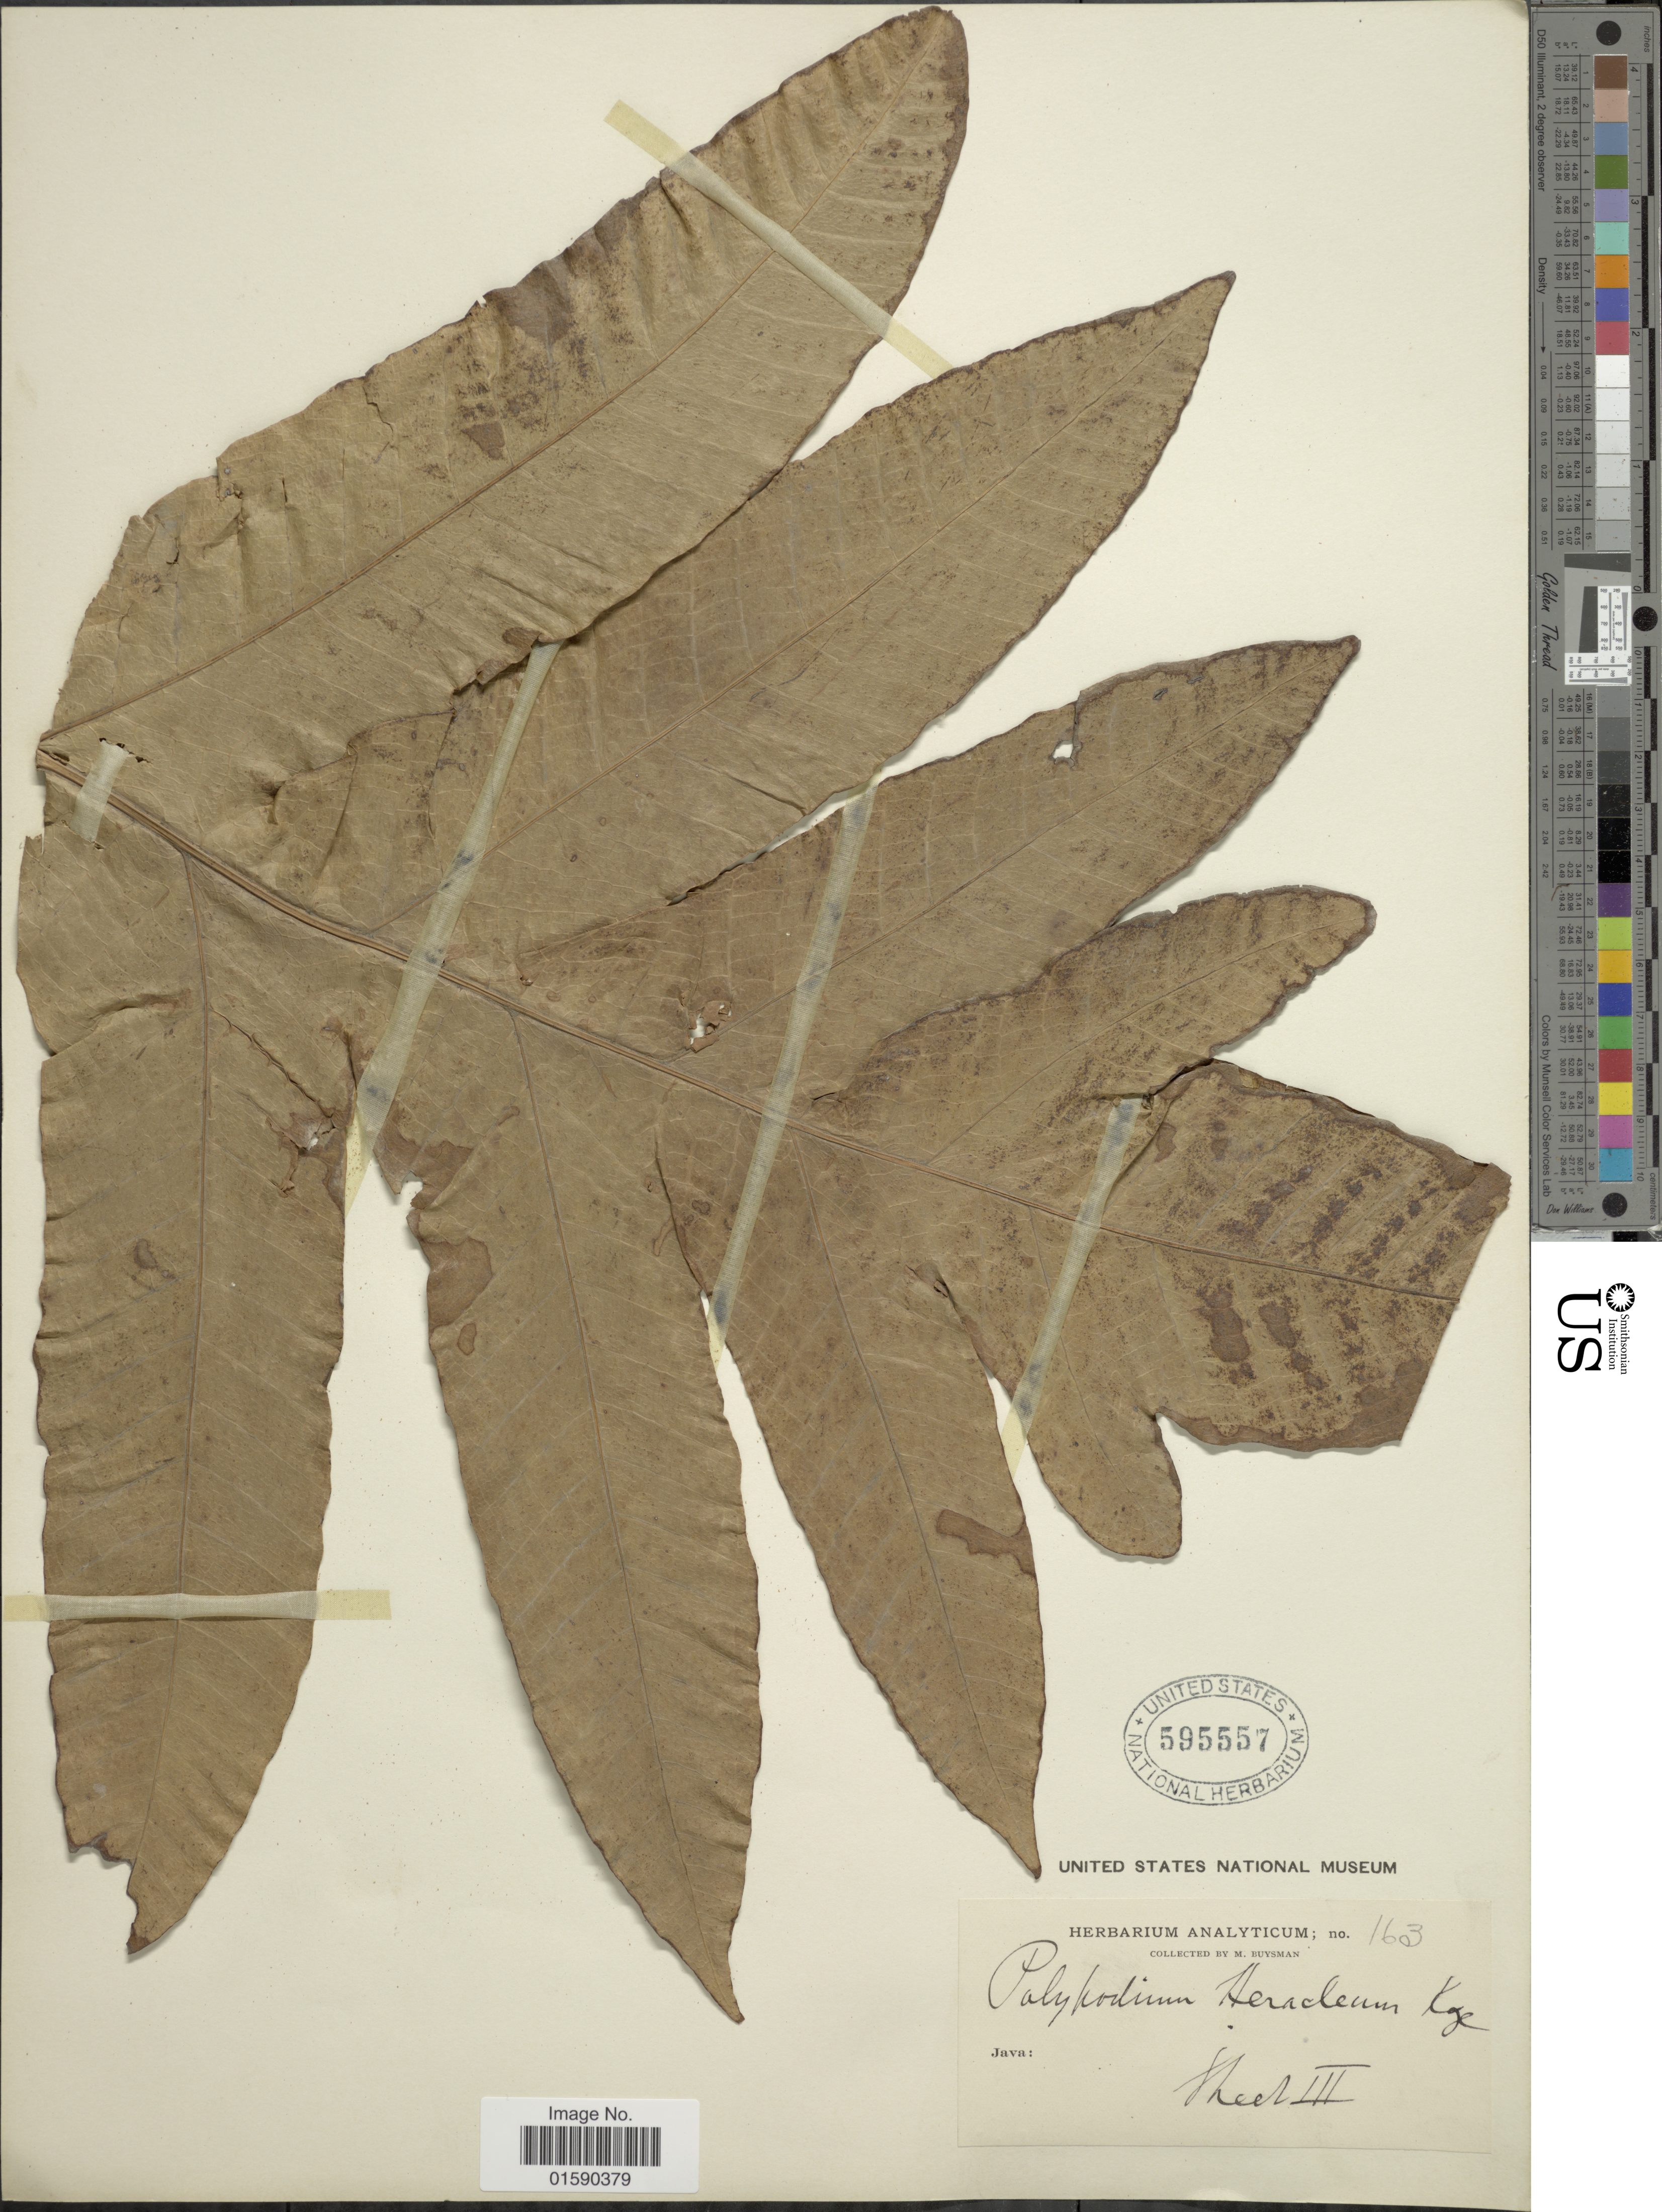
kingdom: Plantae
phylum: Tracheophyta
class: Polypodiopsida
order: Polypodiales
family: Polypodiaceae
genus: Aglaomorpha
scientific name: Aglaomorpha heraclea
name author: (Kunze) Copel.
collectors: M. Buysman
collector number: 163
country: Indonesia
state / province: Java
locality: Java.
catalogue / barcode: US 595557